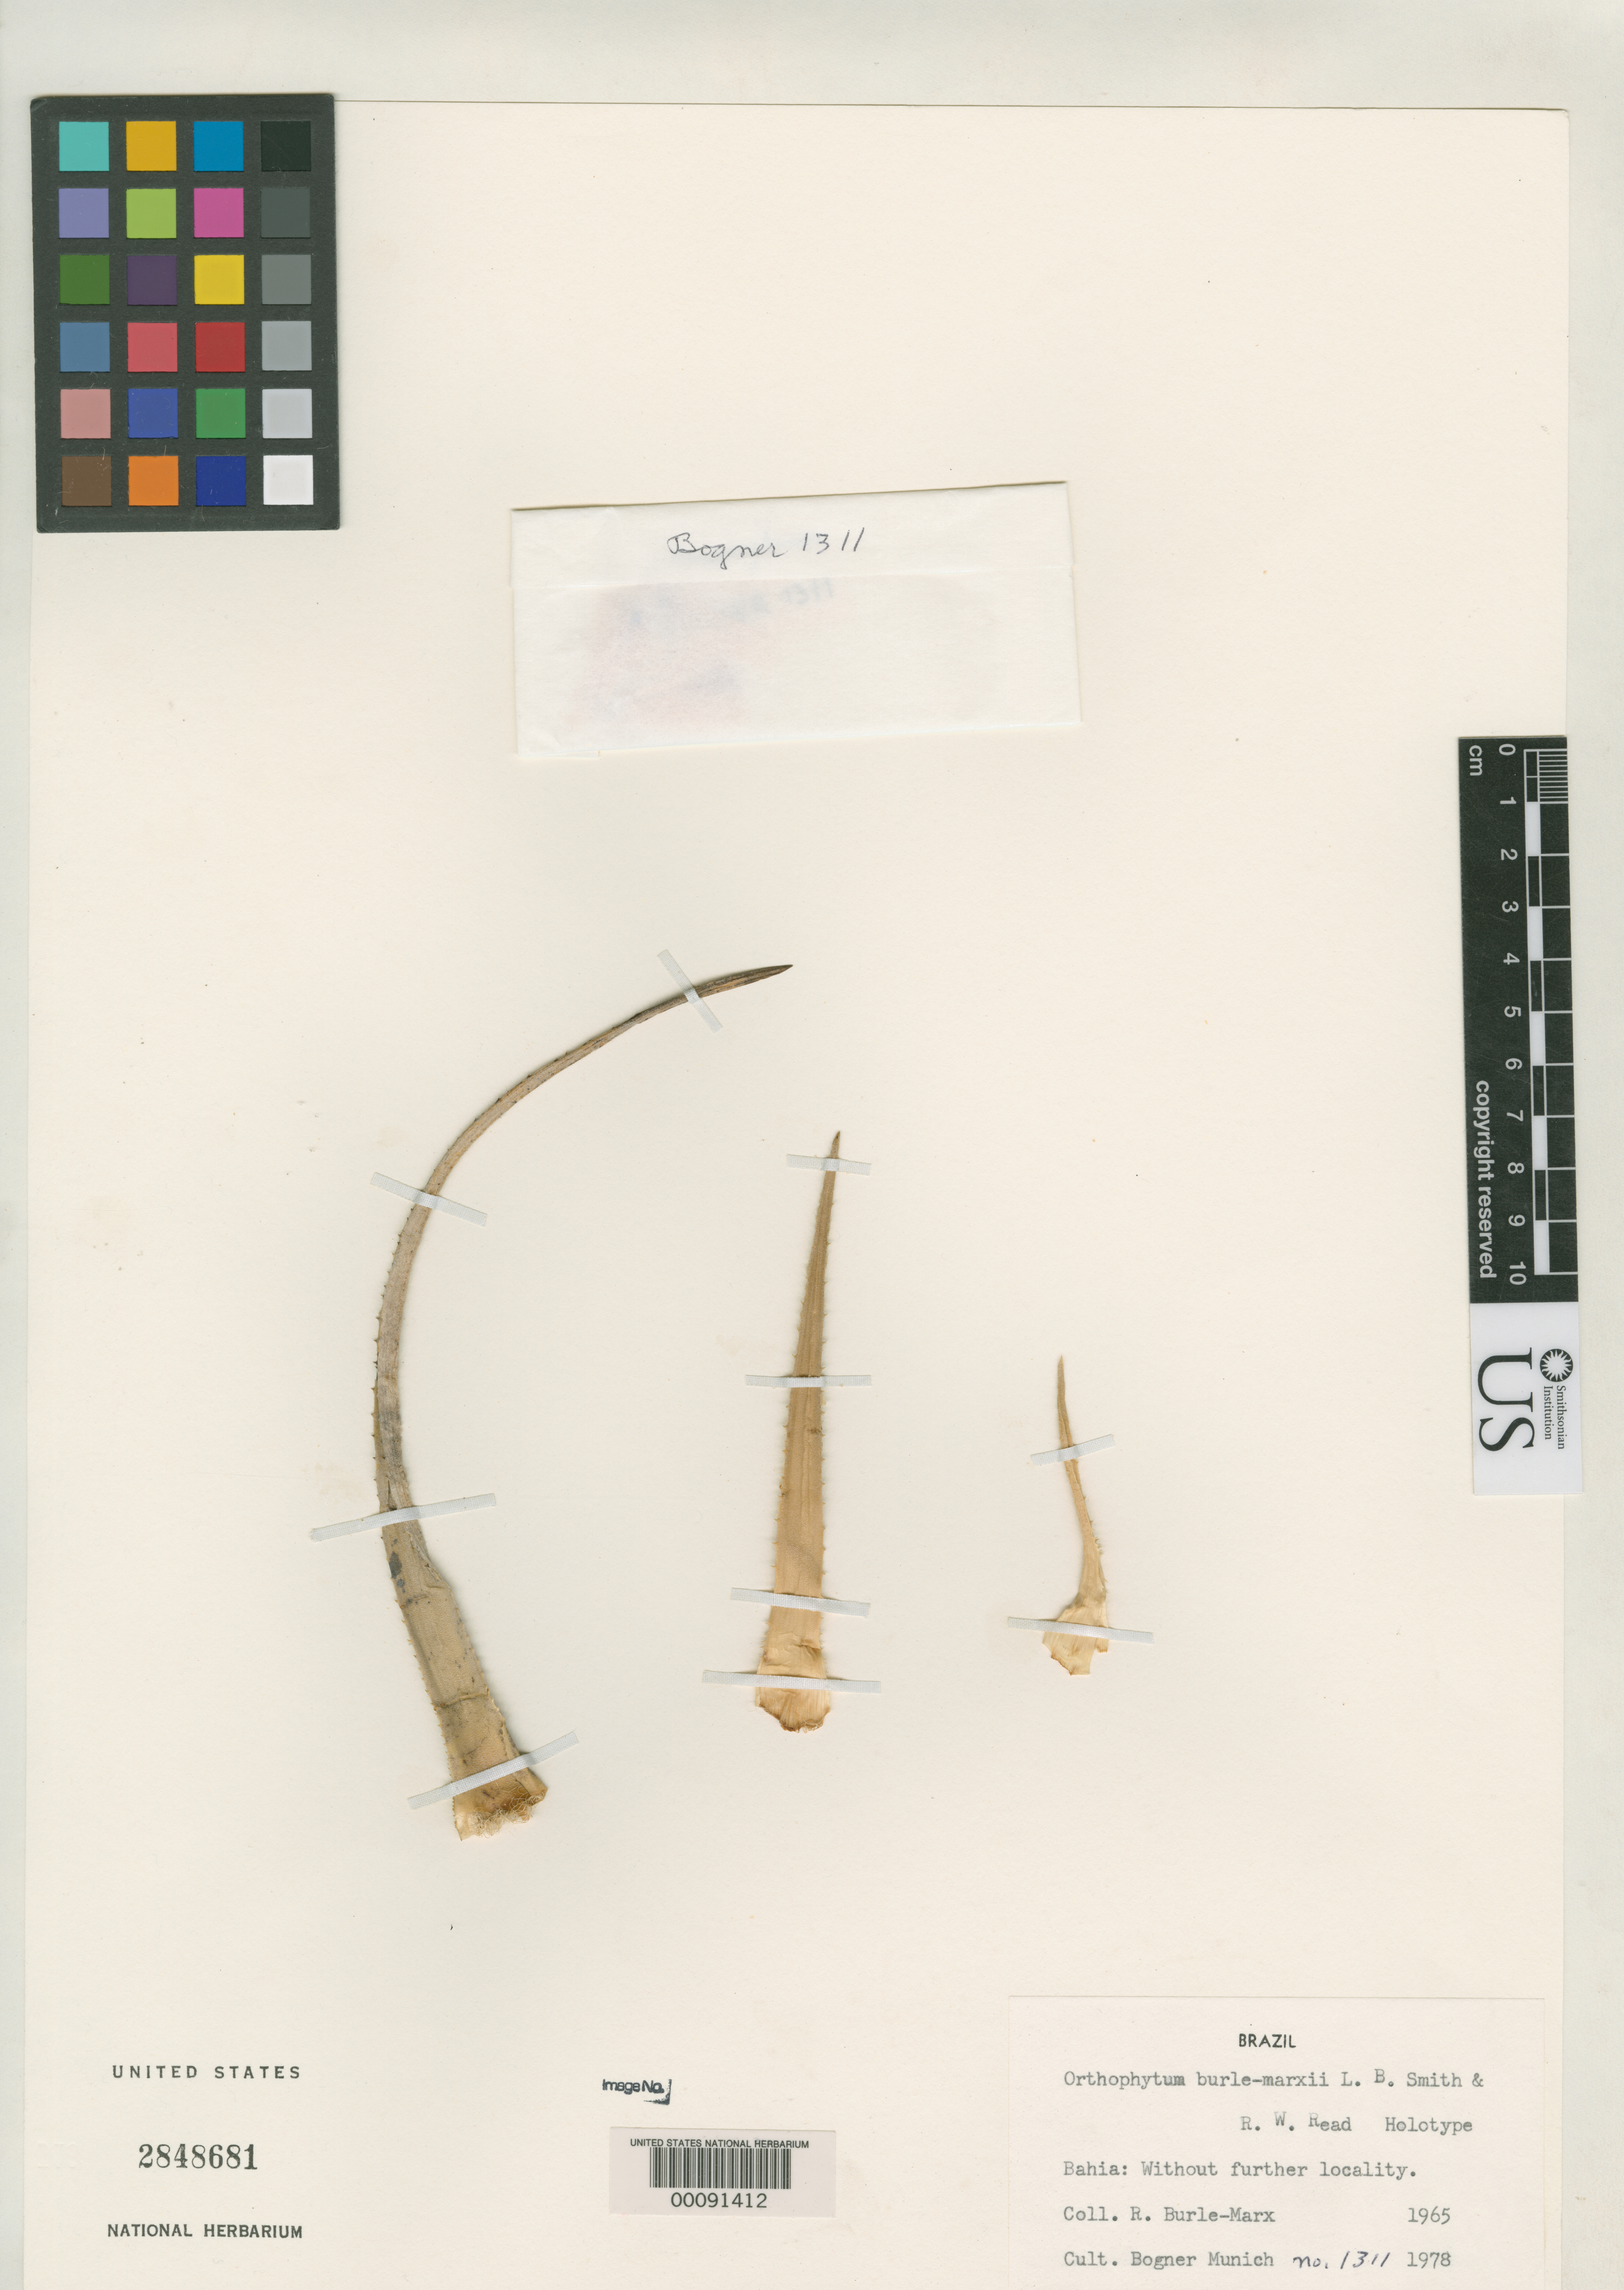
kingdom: Plantae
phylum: Tracheophyta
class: Liliopsida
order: Poales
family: Bromeliaceae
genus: Orthophytum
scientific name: Orthophytum burle-marxii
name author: L.B. Sm. & Read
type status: Holotype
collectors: R. Burle-Marx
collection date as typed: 1965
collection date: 1965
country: Brazil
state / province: Bahia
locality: (as Salvador Dept.)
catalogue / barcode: US 2848681